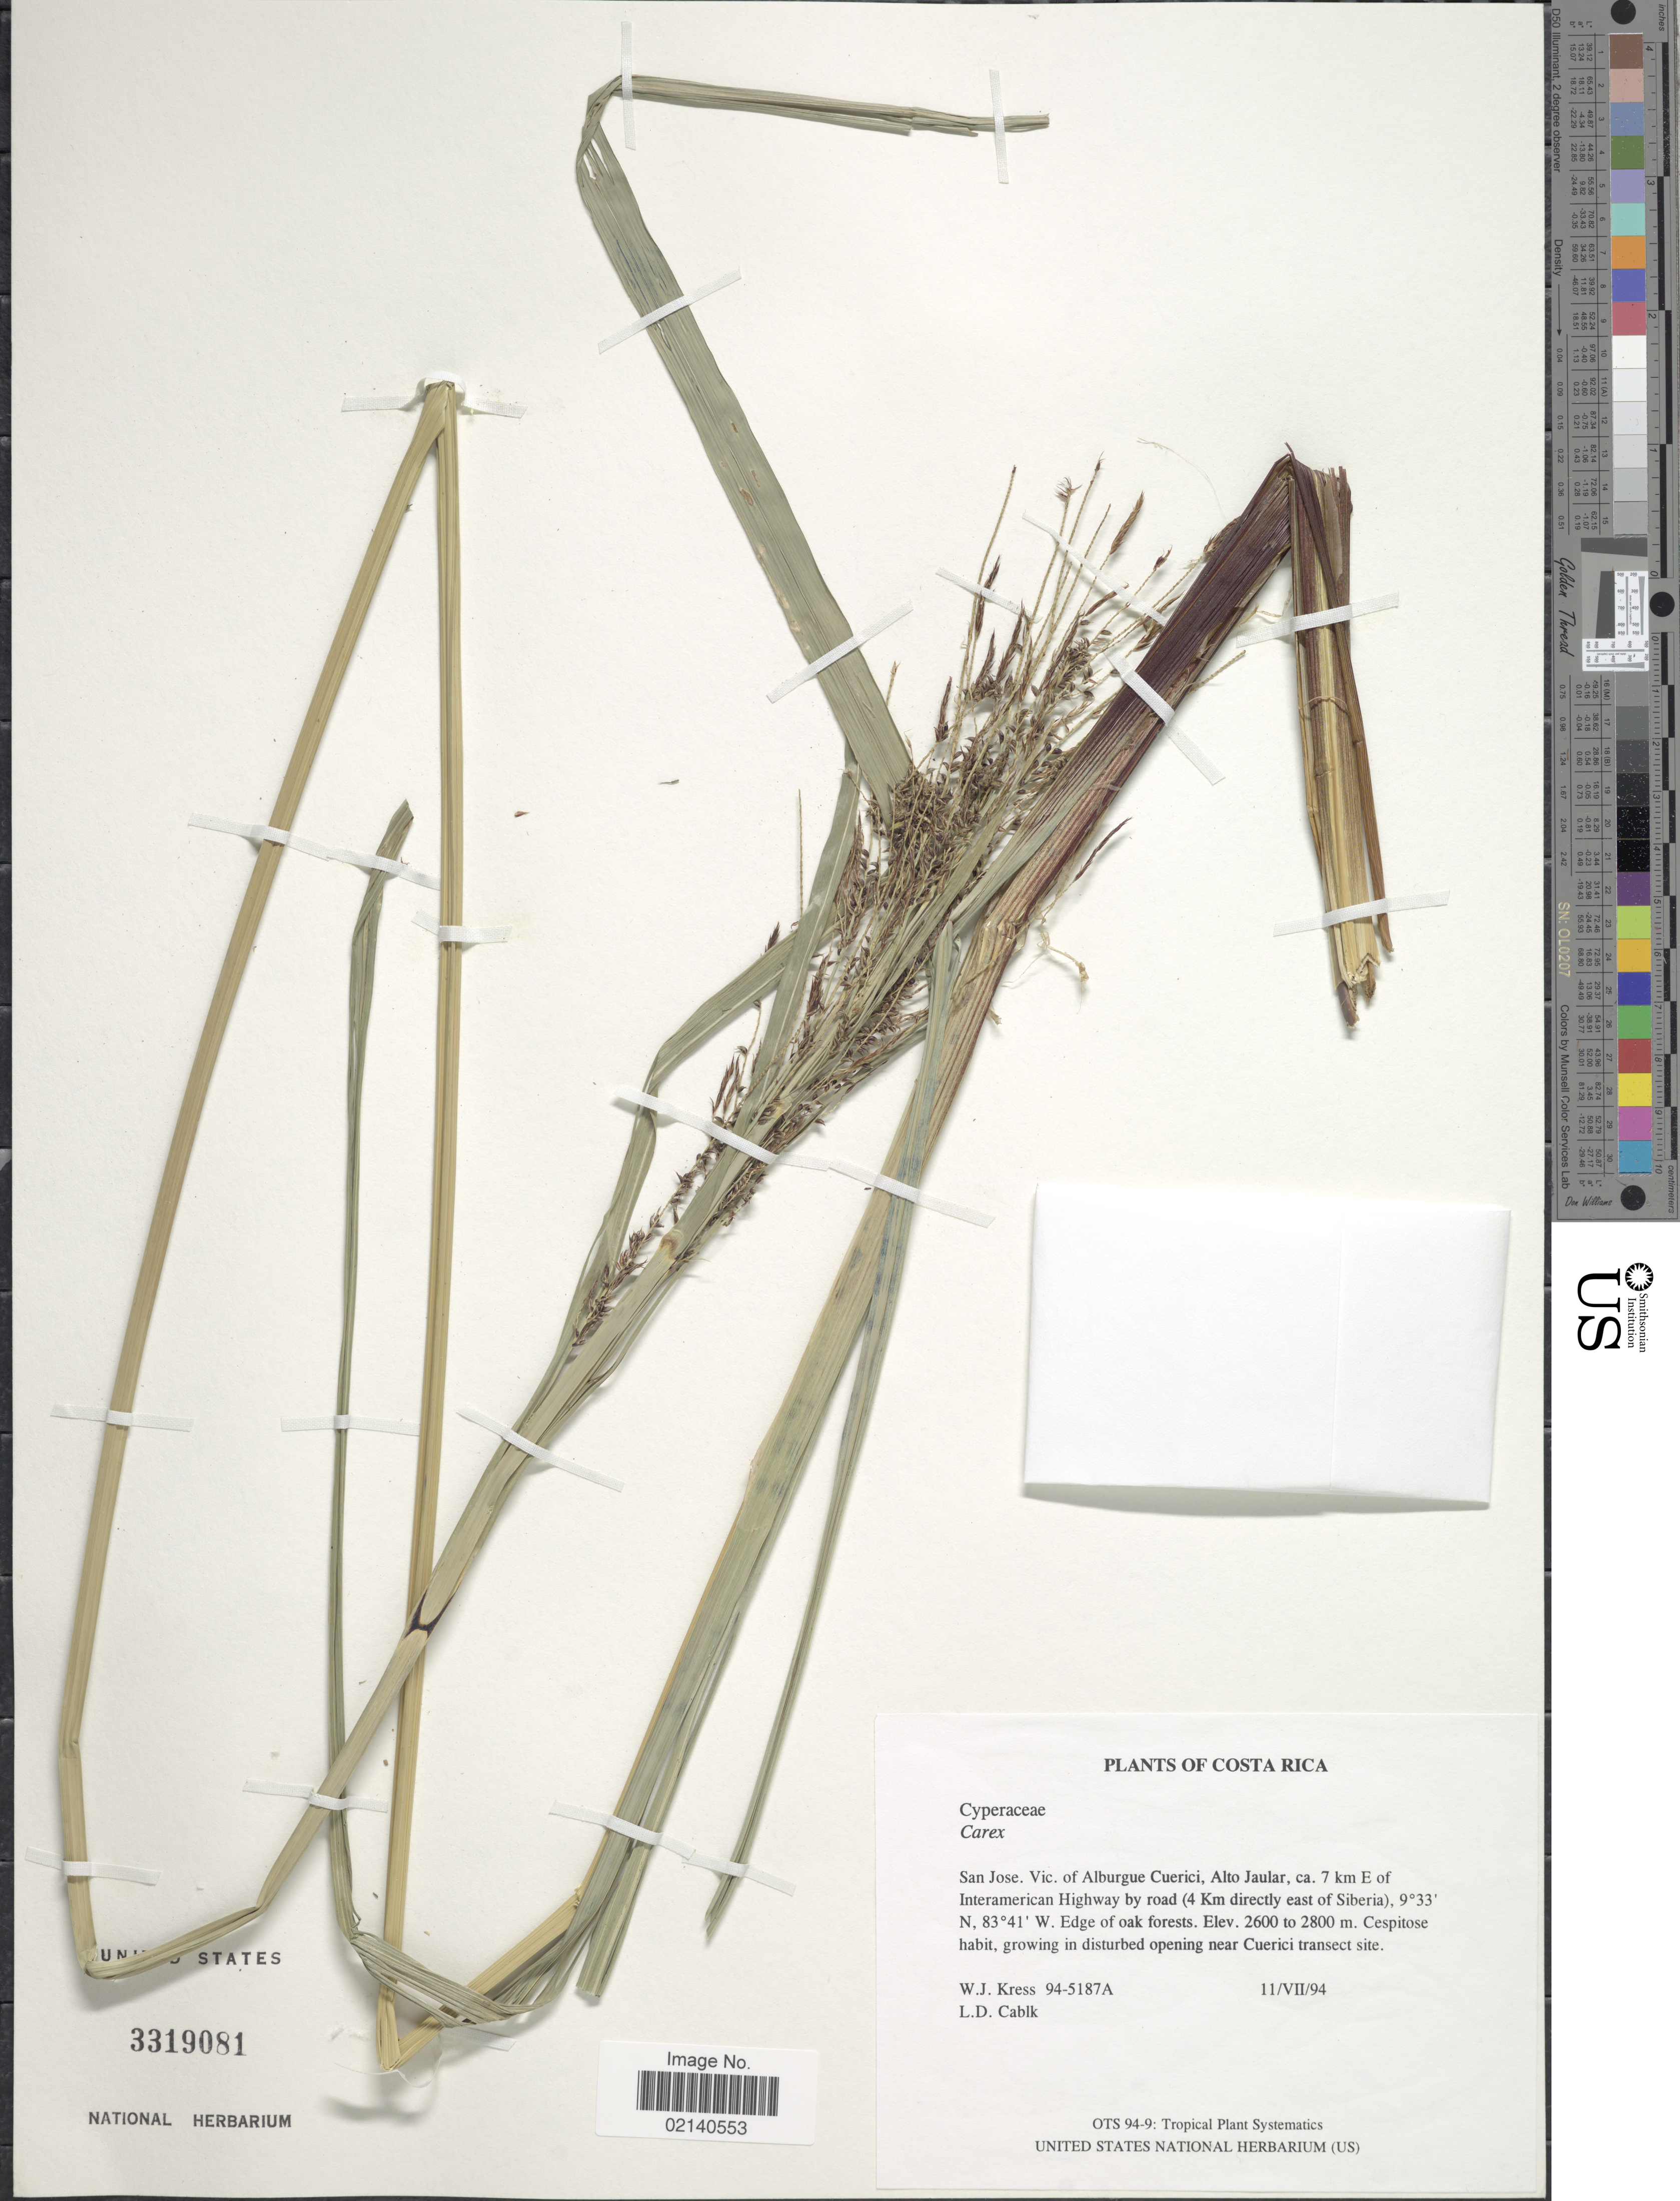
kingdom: Plantae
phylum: Tracheophyta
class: Liliopsida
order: Poales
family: Cyperaceae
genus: Carex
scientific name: Carex jamesonii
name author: Boott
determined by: Gómez-Laurito, J. A., (COSTA RICA)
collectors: W. J. Kress & L. Cablk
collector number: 94-5187A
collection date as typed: Transcribed d/m/y: 11/7/94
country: Costa Rica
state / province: San José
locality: Vic. of Alburgue Cuerici, Alto Jaular, ca. 7 km E of Interamerican Highway by orad (4 Km directly east of Siberia)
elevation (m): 2600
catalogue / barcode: US 3319081